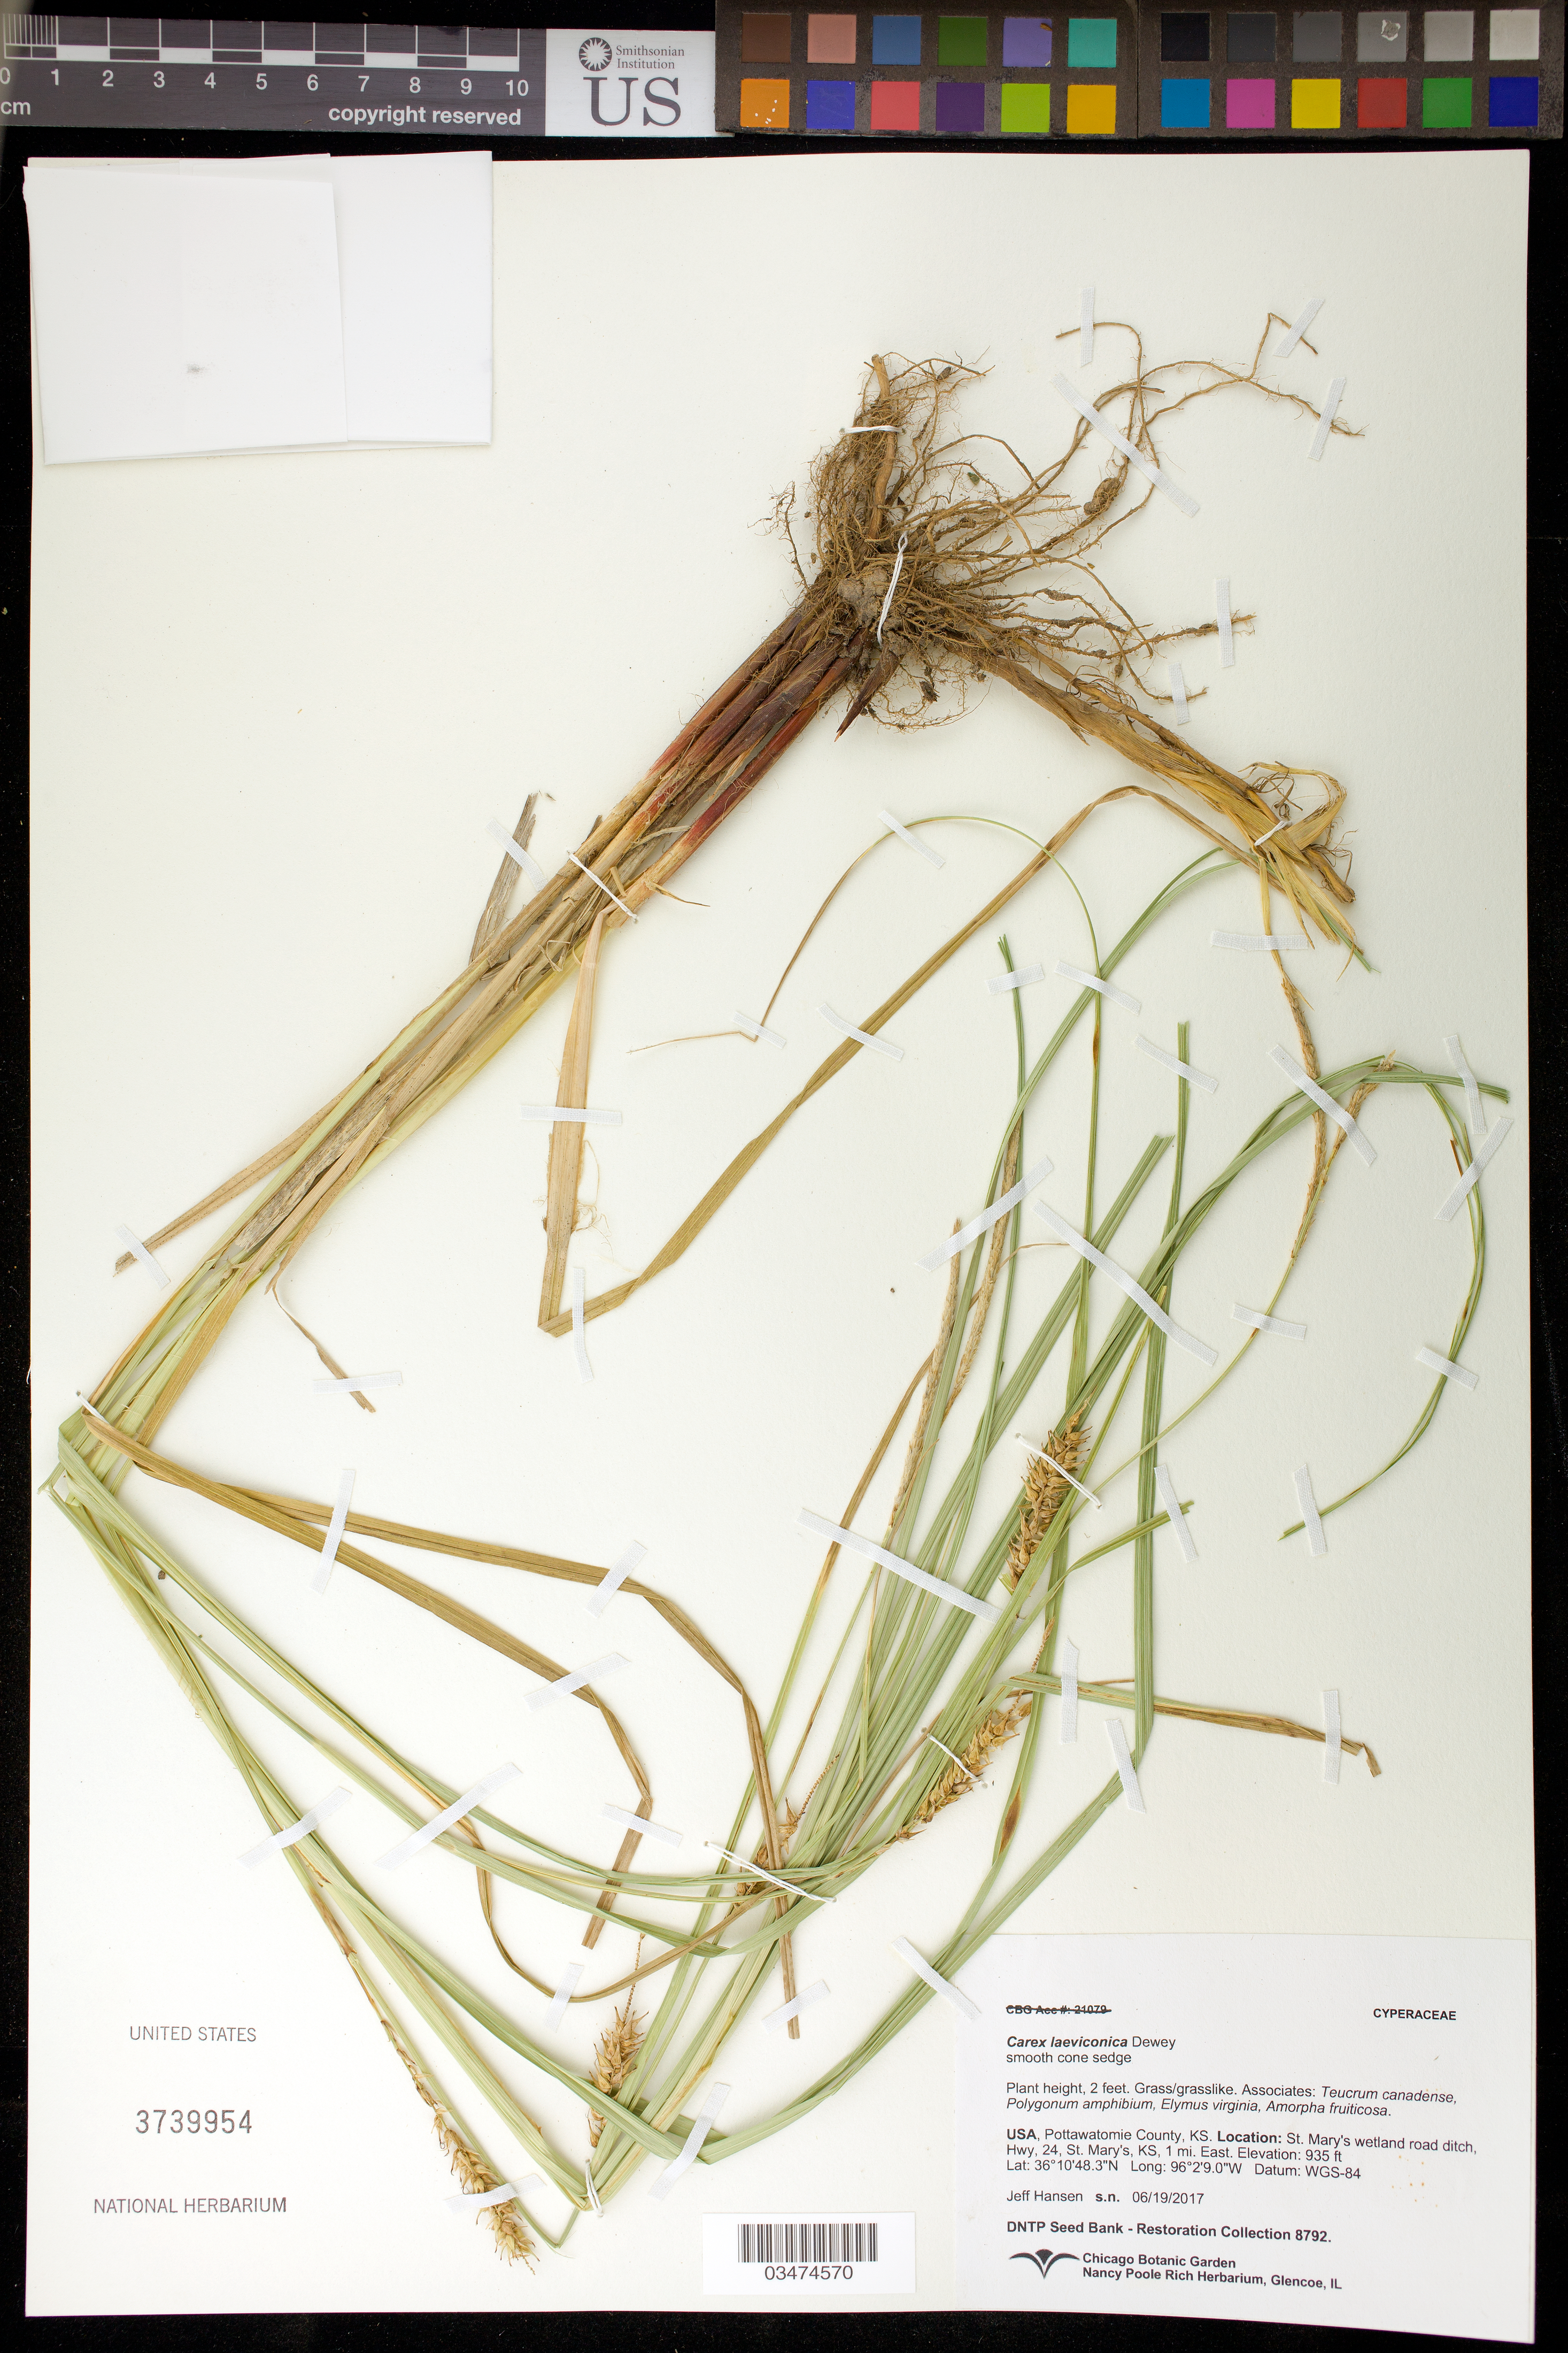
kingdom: Plantae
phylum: Tracheophyta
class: Liliopsida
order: Poales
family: Cyperaceae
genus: Carex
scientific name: Carex laeviconica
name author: Dewey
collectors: J. Hansen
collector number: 8792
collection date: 2017-06-19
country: United States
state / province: Kansas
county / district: Pottawatomie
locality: St. Mary's wetland road ditch, Hwy 24, St. Mary's, 1 mi. East.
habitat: Grass/grasslike.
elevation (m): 285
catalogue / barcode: US 3739954